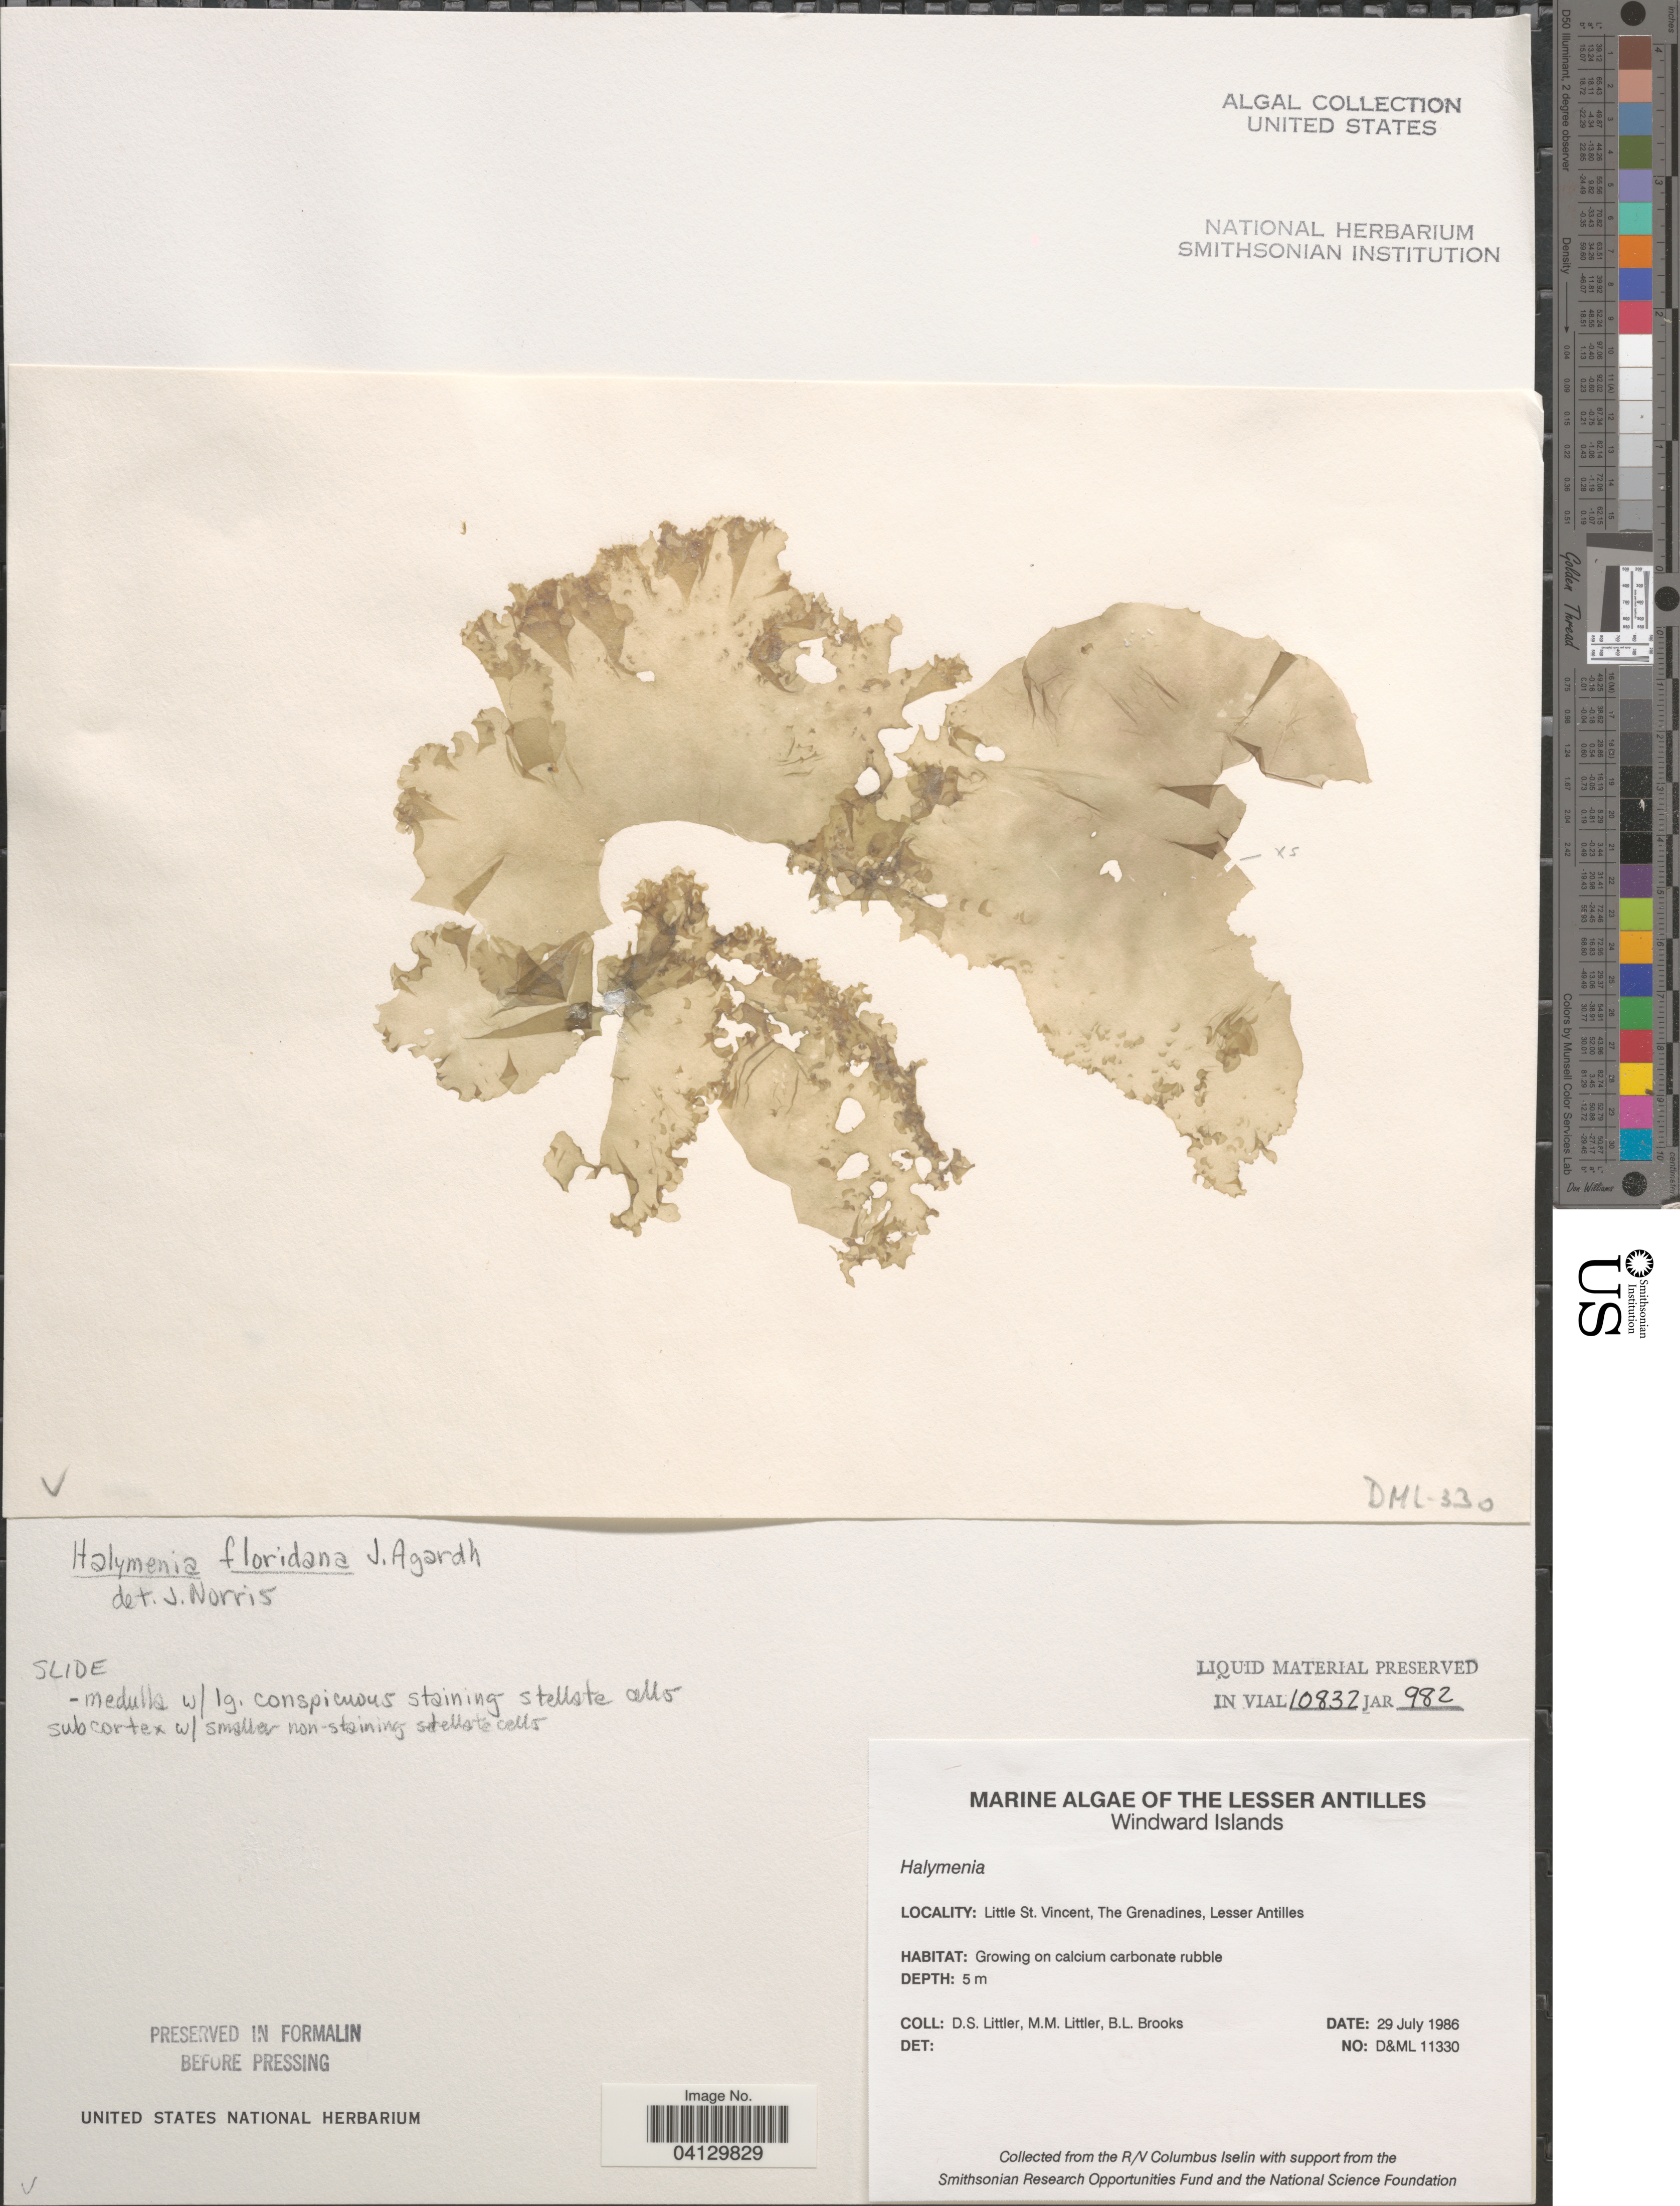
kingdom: Plantae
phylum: Rhodophyta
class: Florideophyceae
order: Halymeniales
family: Halymeniaceae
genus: Halymenia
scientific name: Halymenia floridana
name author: J. Agardh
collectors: D. S. Littler & B. Brooks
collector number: D&ML11330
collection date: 1986-07-29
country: St. Vincent - Grenadines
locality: Windward Islands. Little St. Vincent, The Grenadines, Lesser Antilles.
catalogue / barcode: US 328665